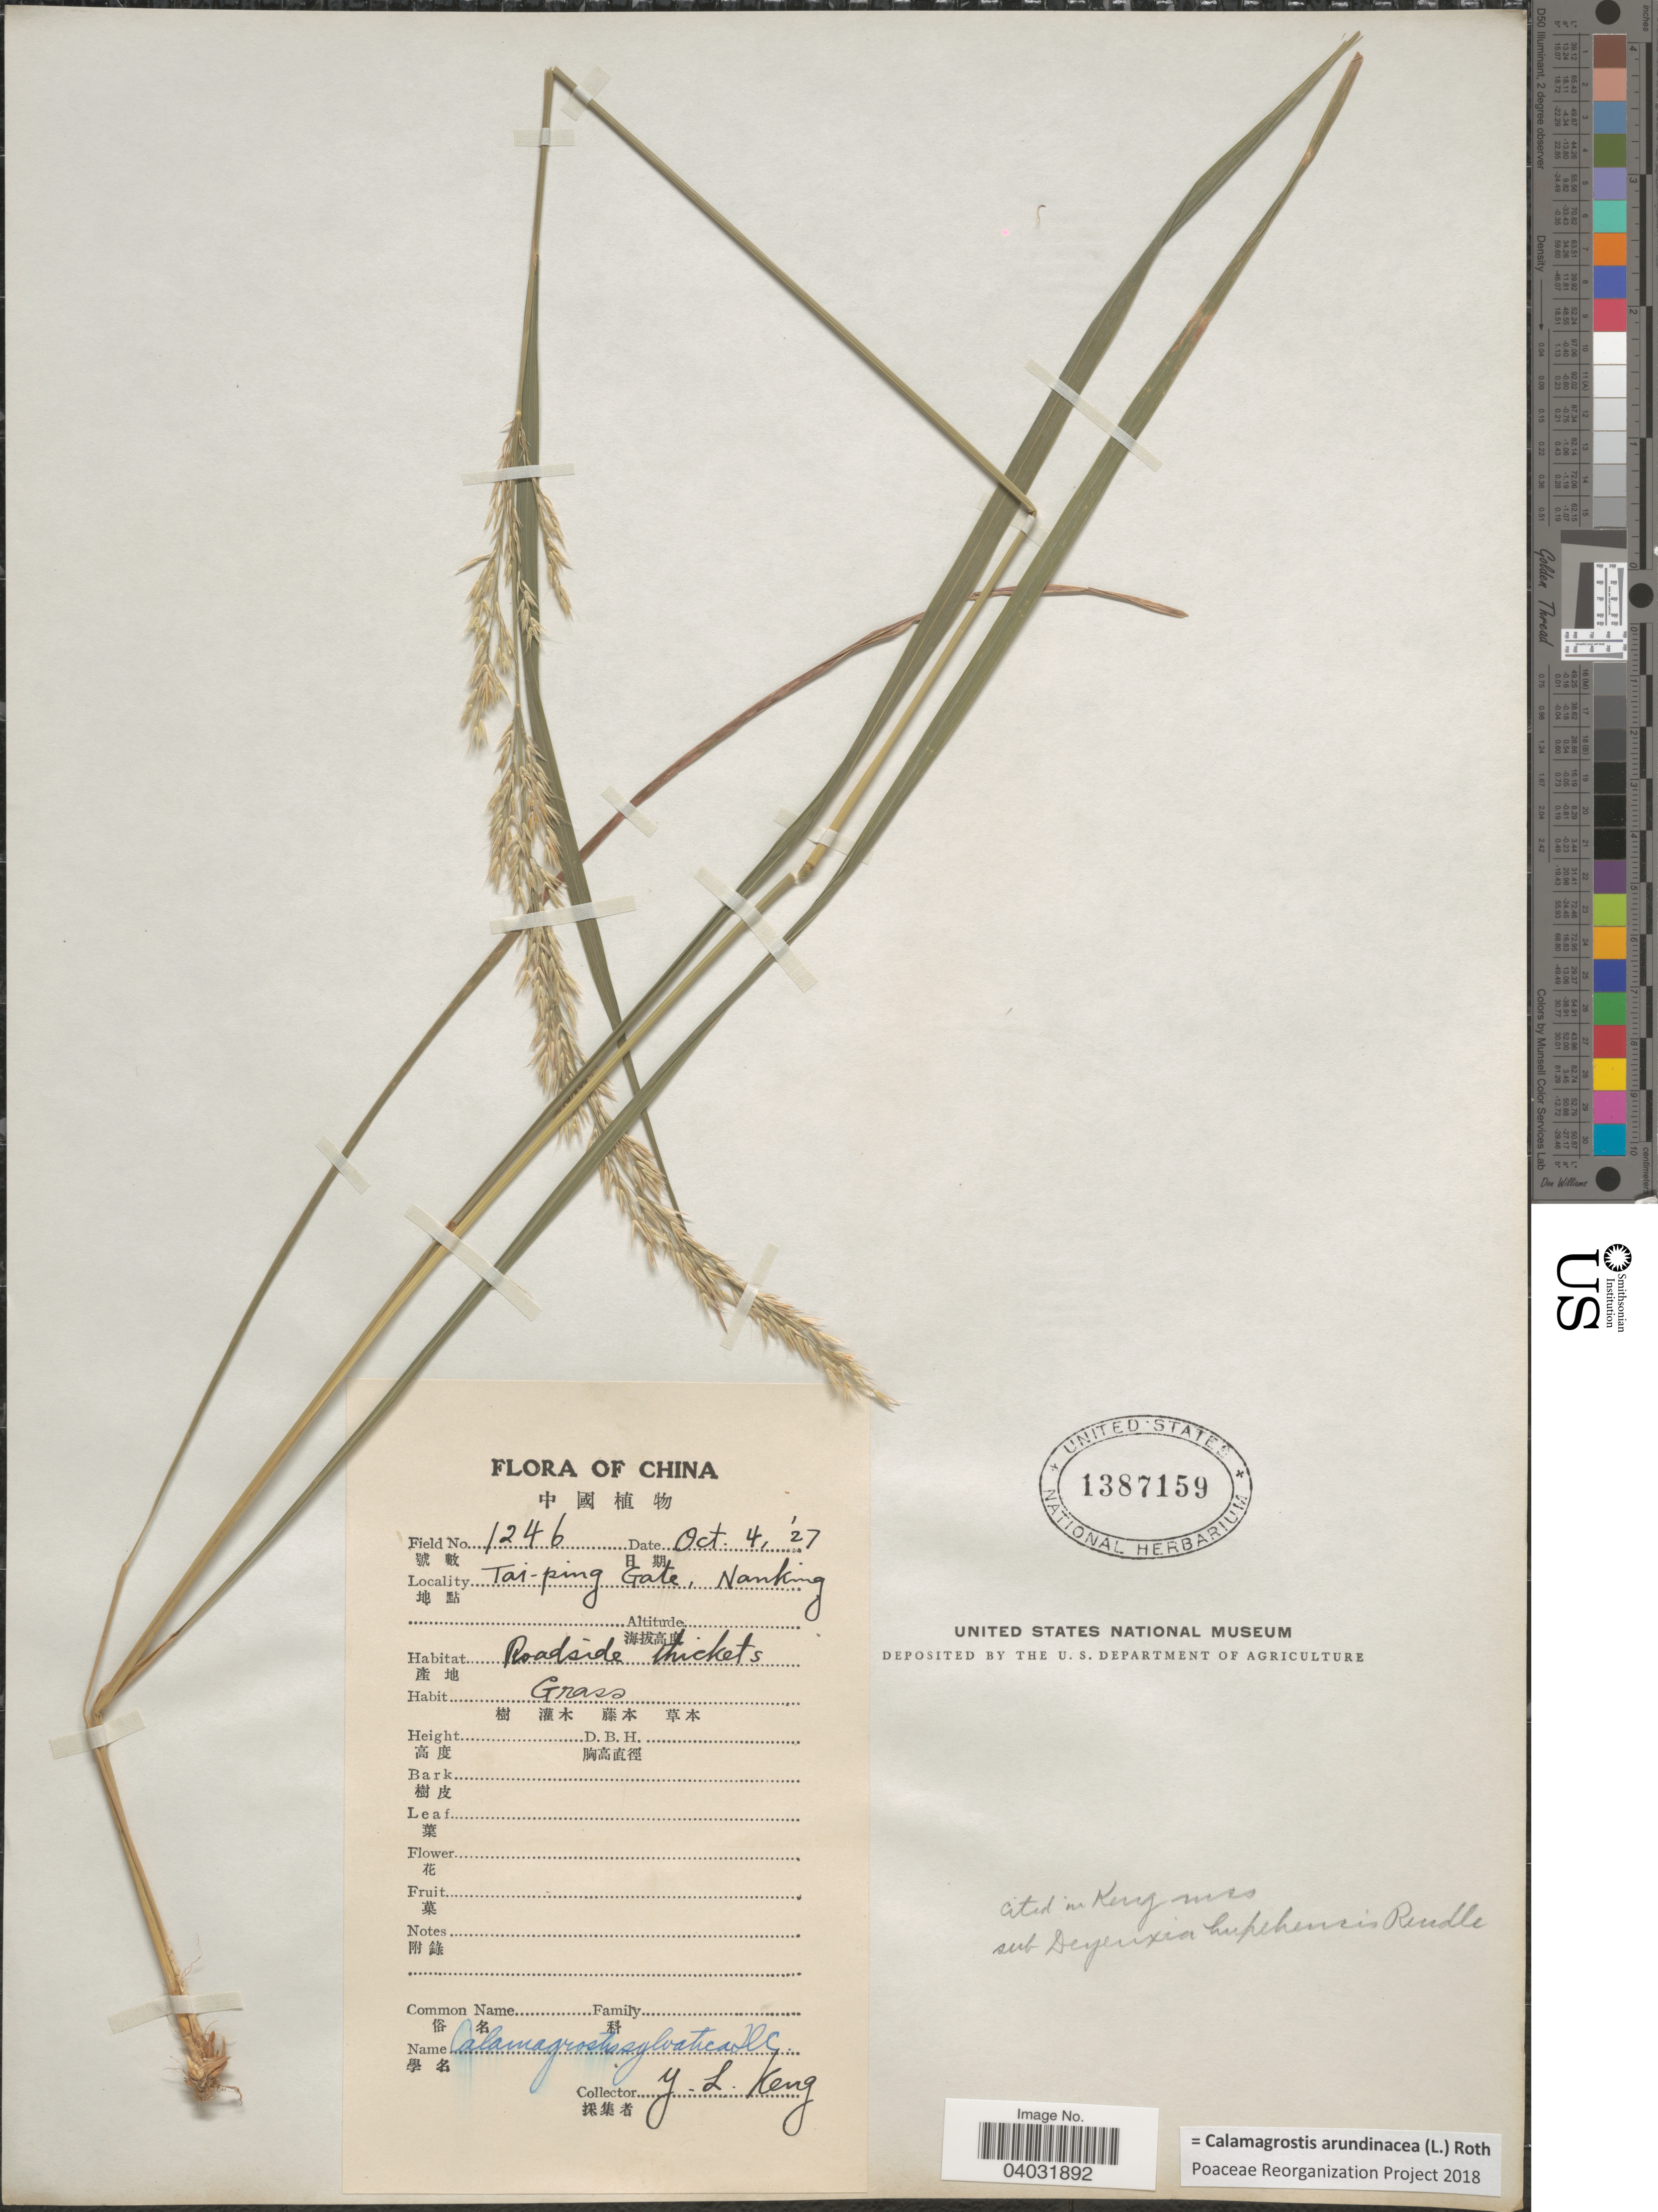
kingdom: Plantae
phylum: Tracheophyta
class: Liliopsida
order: Poales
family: Poaceae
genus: Calamagrostis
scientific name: Calamagrostis arundinacea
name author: (L.) Roth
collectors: Y. L. Keng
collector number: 1246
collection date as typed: Transcribed d/m/y: 4/10/27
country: China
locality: Tai-ping Gate, Nanking.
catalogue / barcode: US 1387159